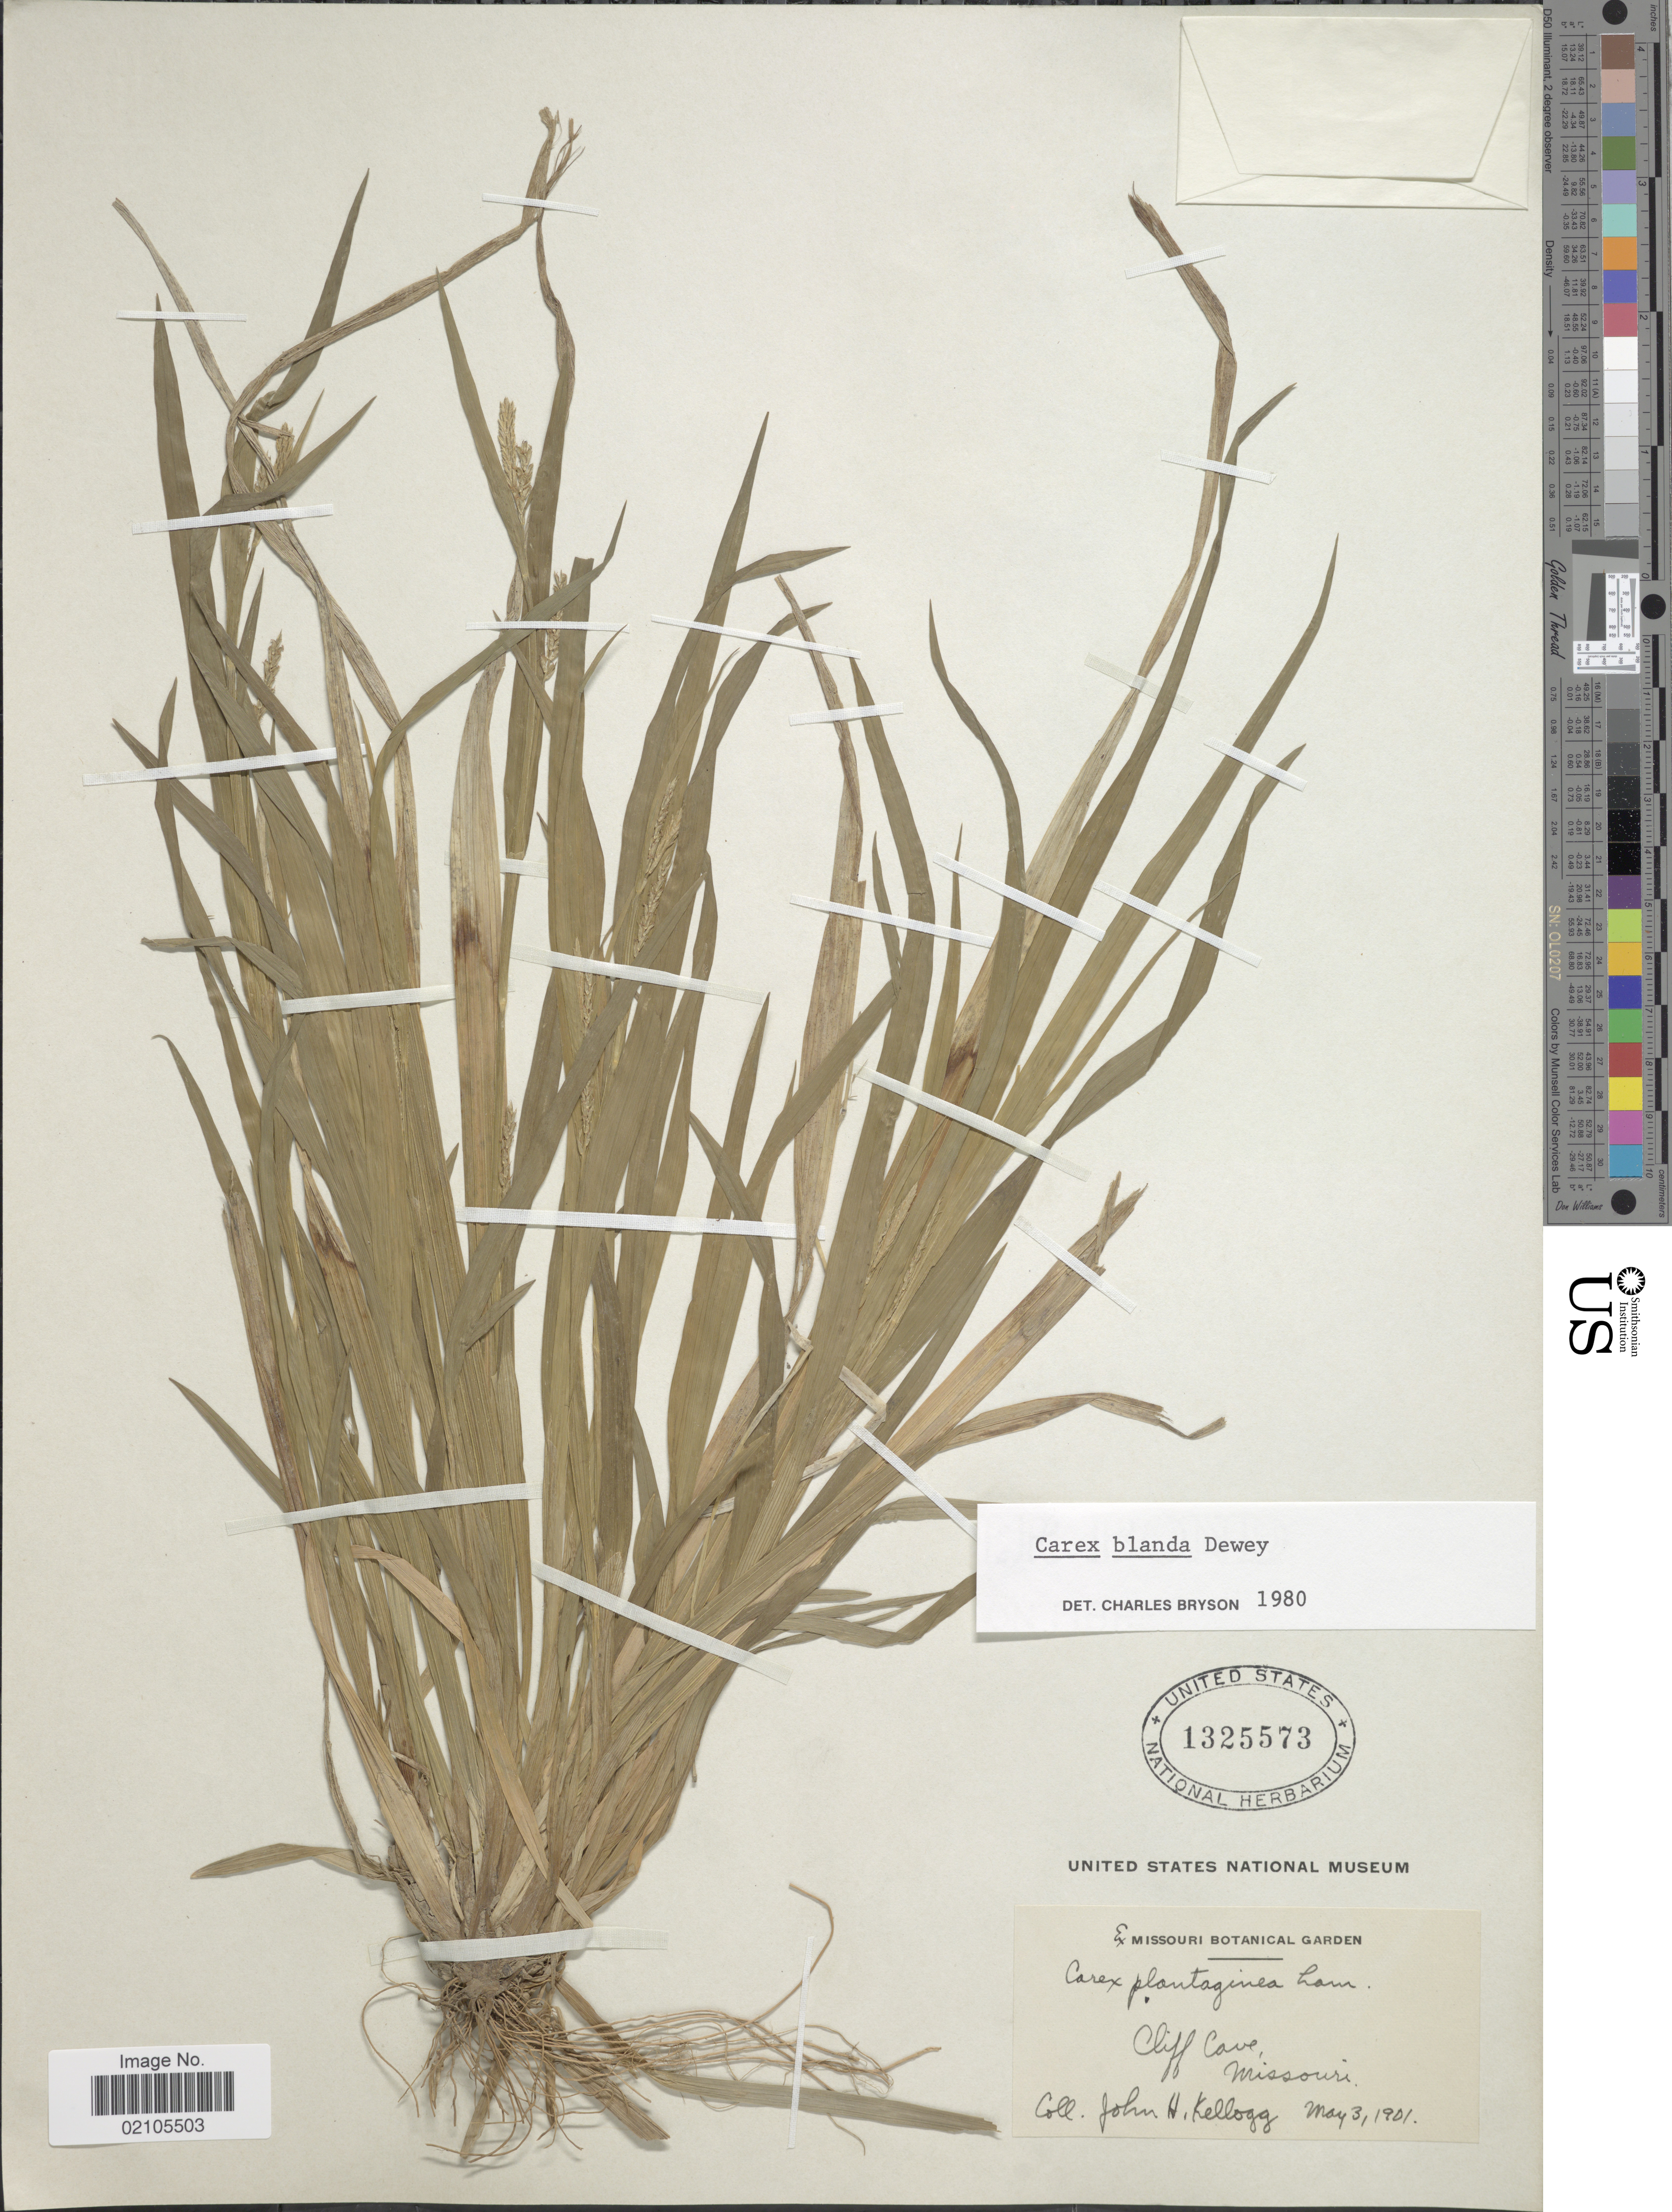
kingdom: Plantae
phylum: Tracheophyta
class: Liliopsida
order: Poales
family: Cyperaceae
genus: Carex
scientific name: Carex blanda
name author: Dewey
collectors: J. H. Kellogg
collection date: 1901-05-03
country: United States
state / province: Missouri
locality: Cliff Cave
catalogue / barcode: US 1325573